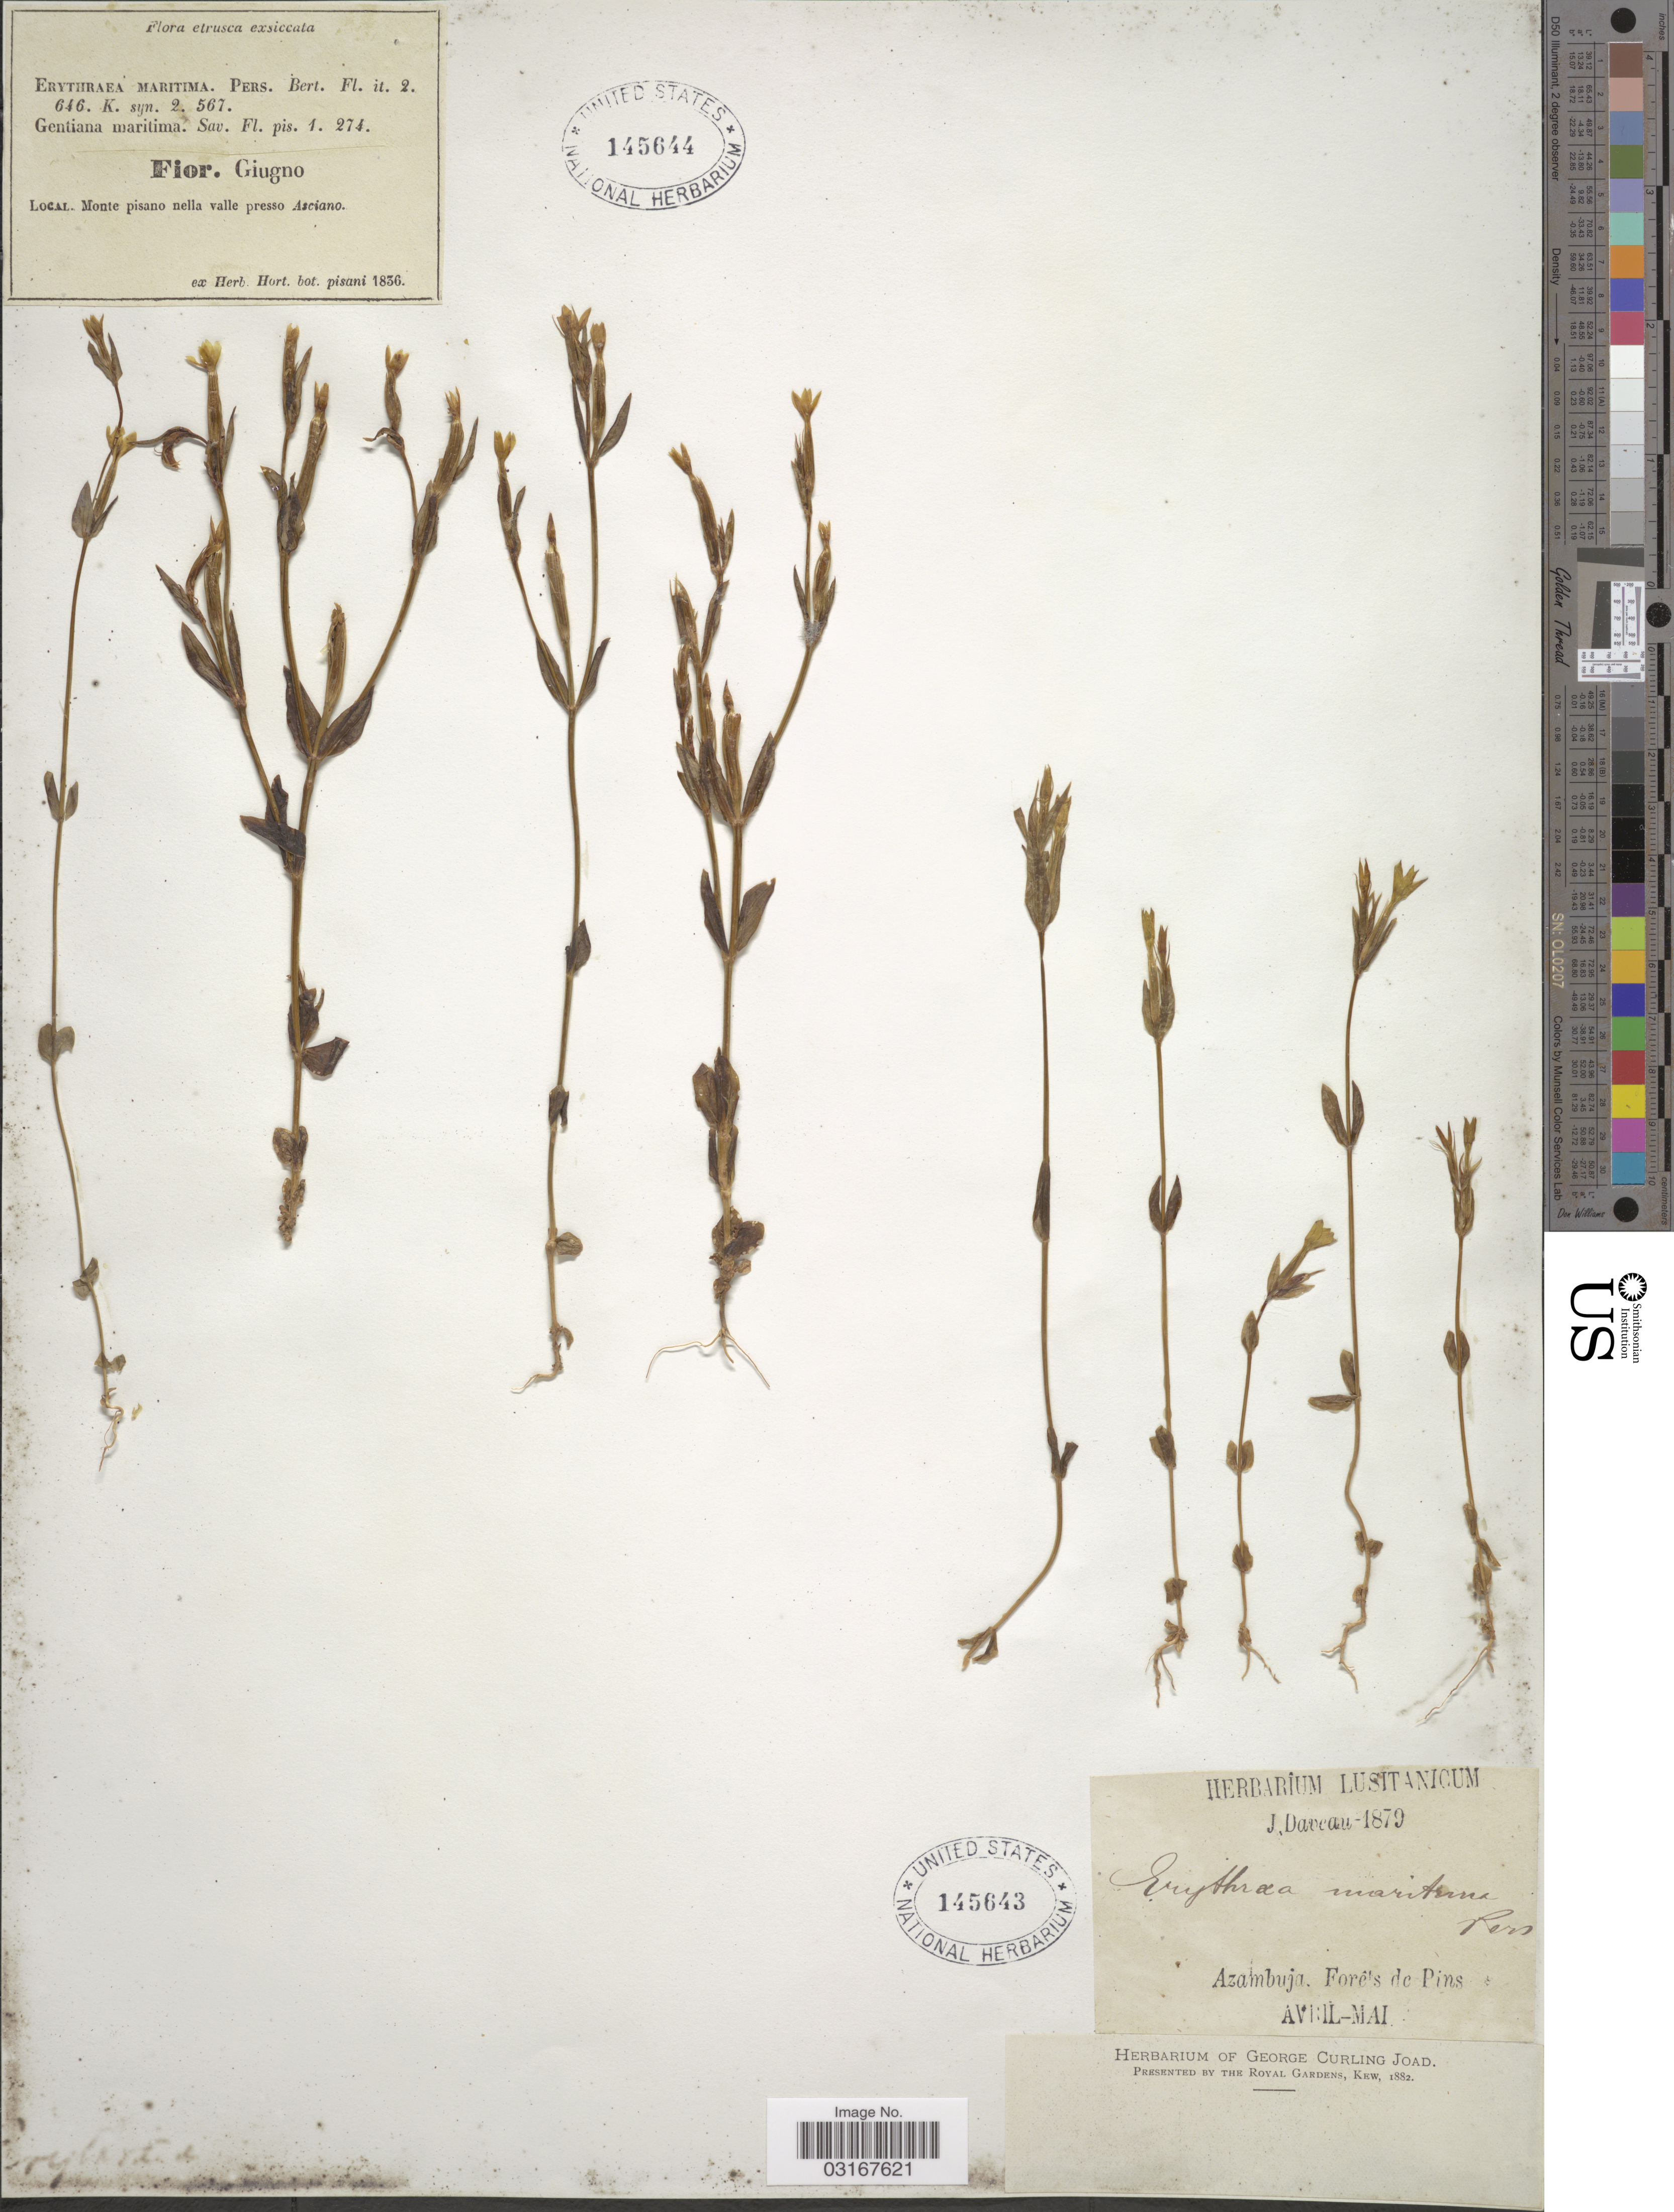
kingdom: Plantae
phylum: Tracheophyta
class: Magnoliopsida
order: Gentianales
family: Gentianaceae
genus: Centaurium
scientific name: Centaurium maritimum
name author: (L.) Fritsch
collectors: J. Daveau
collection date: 1879-04/1879-05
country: Portugal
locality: Azambuja. Forêts de Pins.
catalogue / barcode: US 145643-2